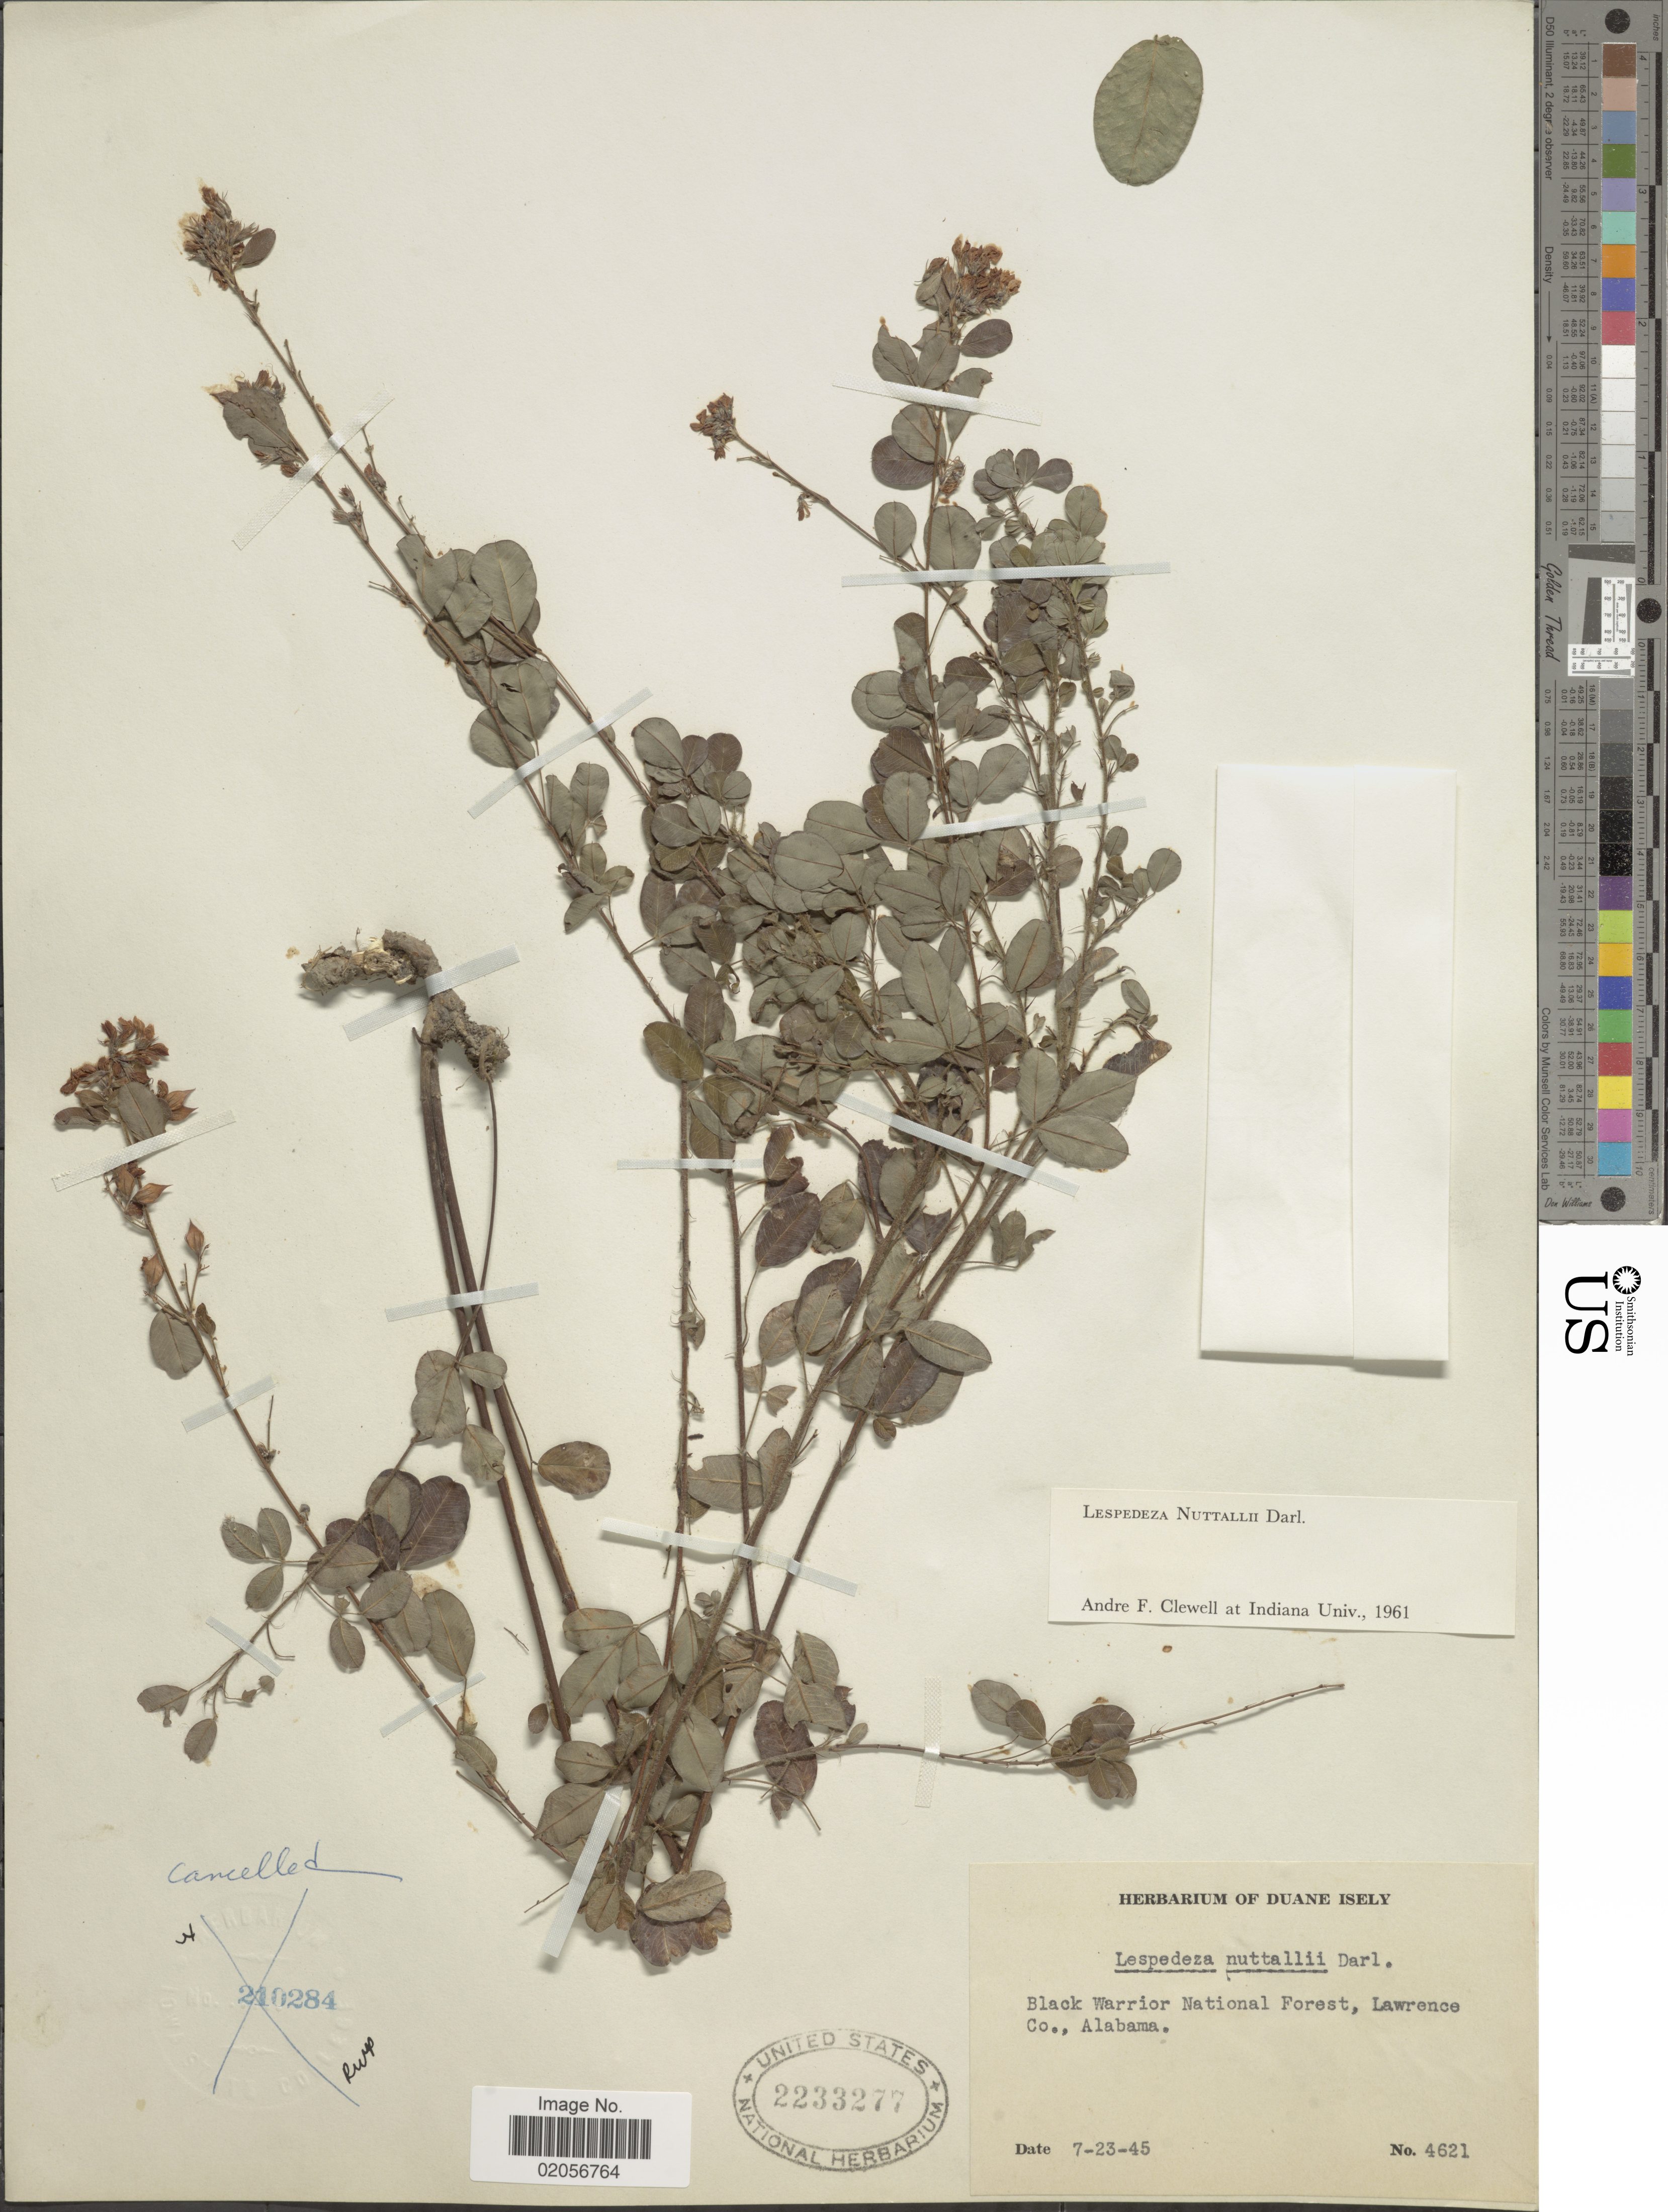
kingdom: Plantae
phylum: Tracheophyta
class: Magnoliopsida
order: Fabales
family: Fabaceae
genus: Lespedeza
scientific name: Lespedeza nuttallii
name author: Darl.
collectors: ex. herb. Duane Isely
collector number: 4621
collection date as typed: Transcribed d/m/y: 23/7/45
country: United States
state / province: Alabama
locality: Black Warrior National Forest, Lawrence Co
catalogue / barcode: US 2233277